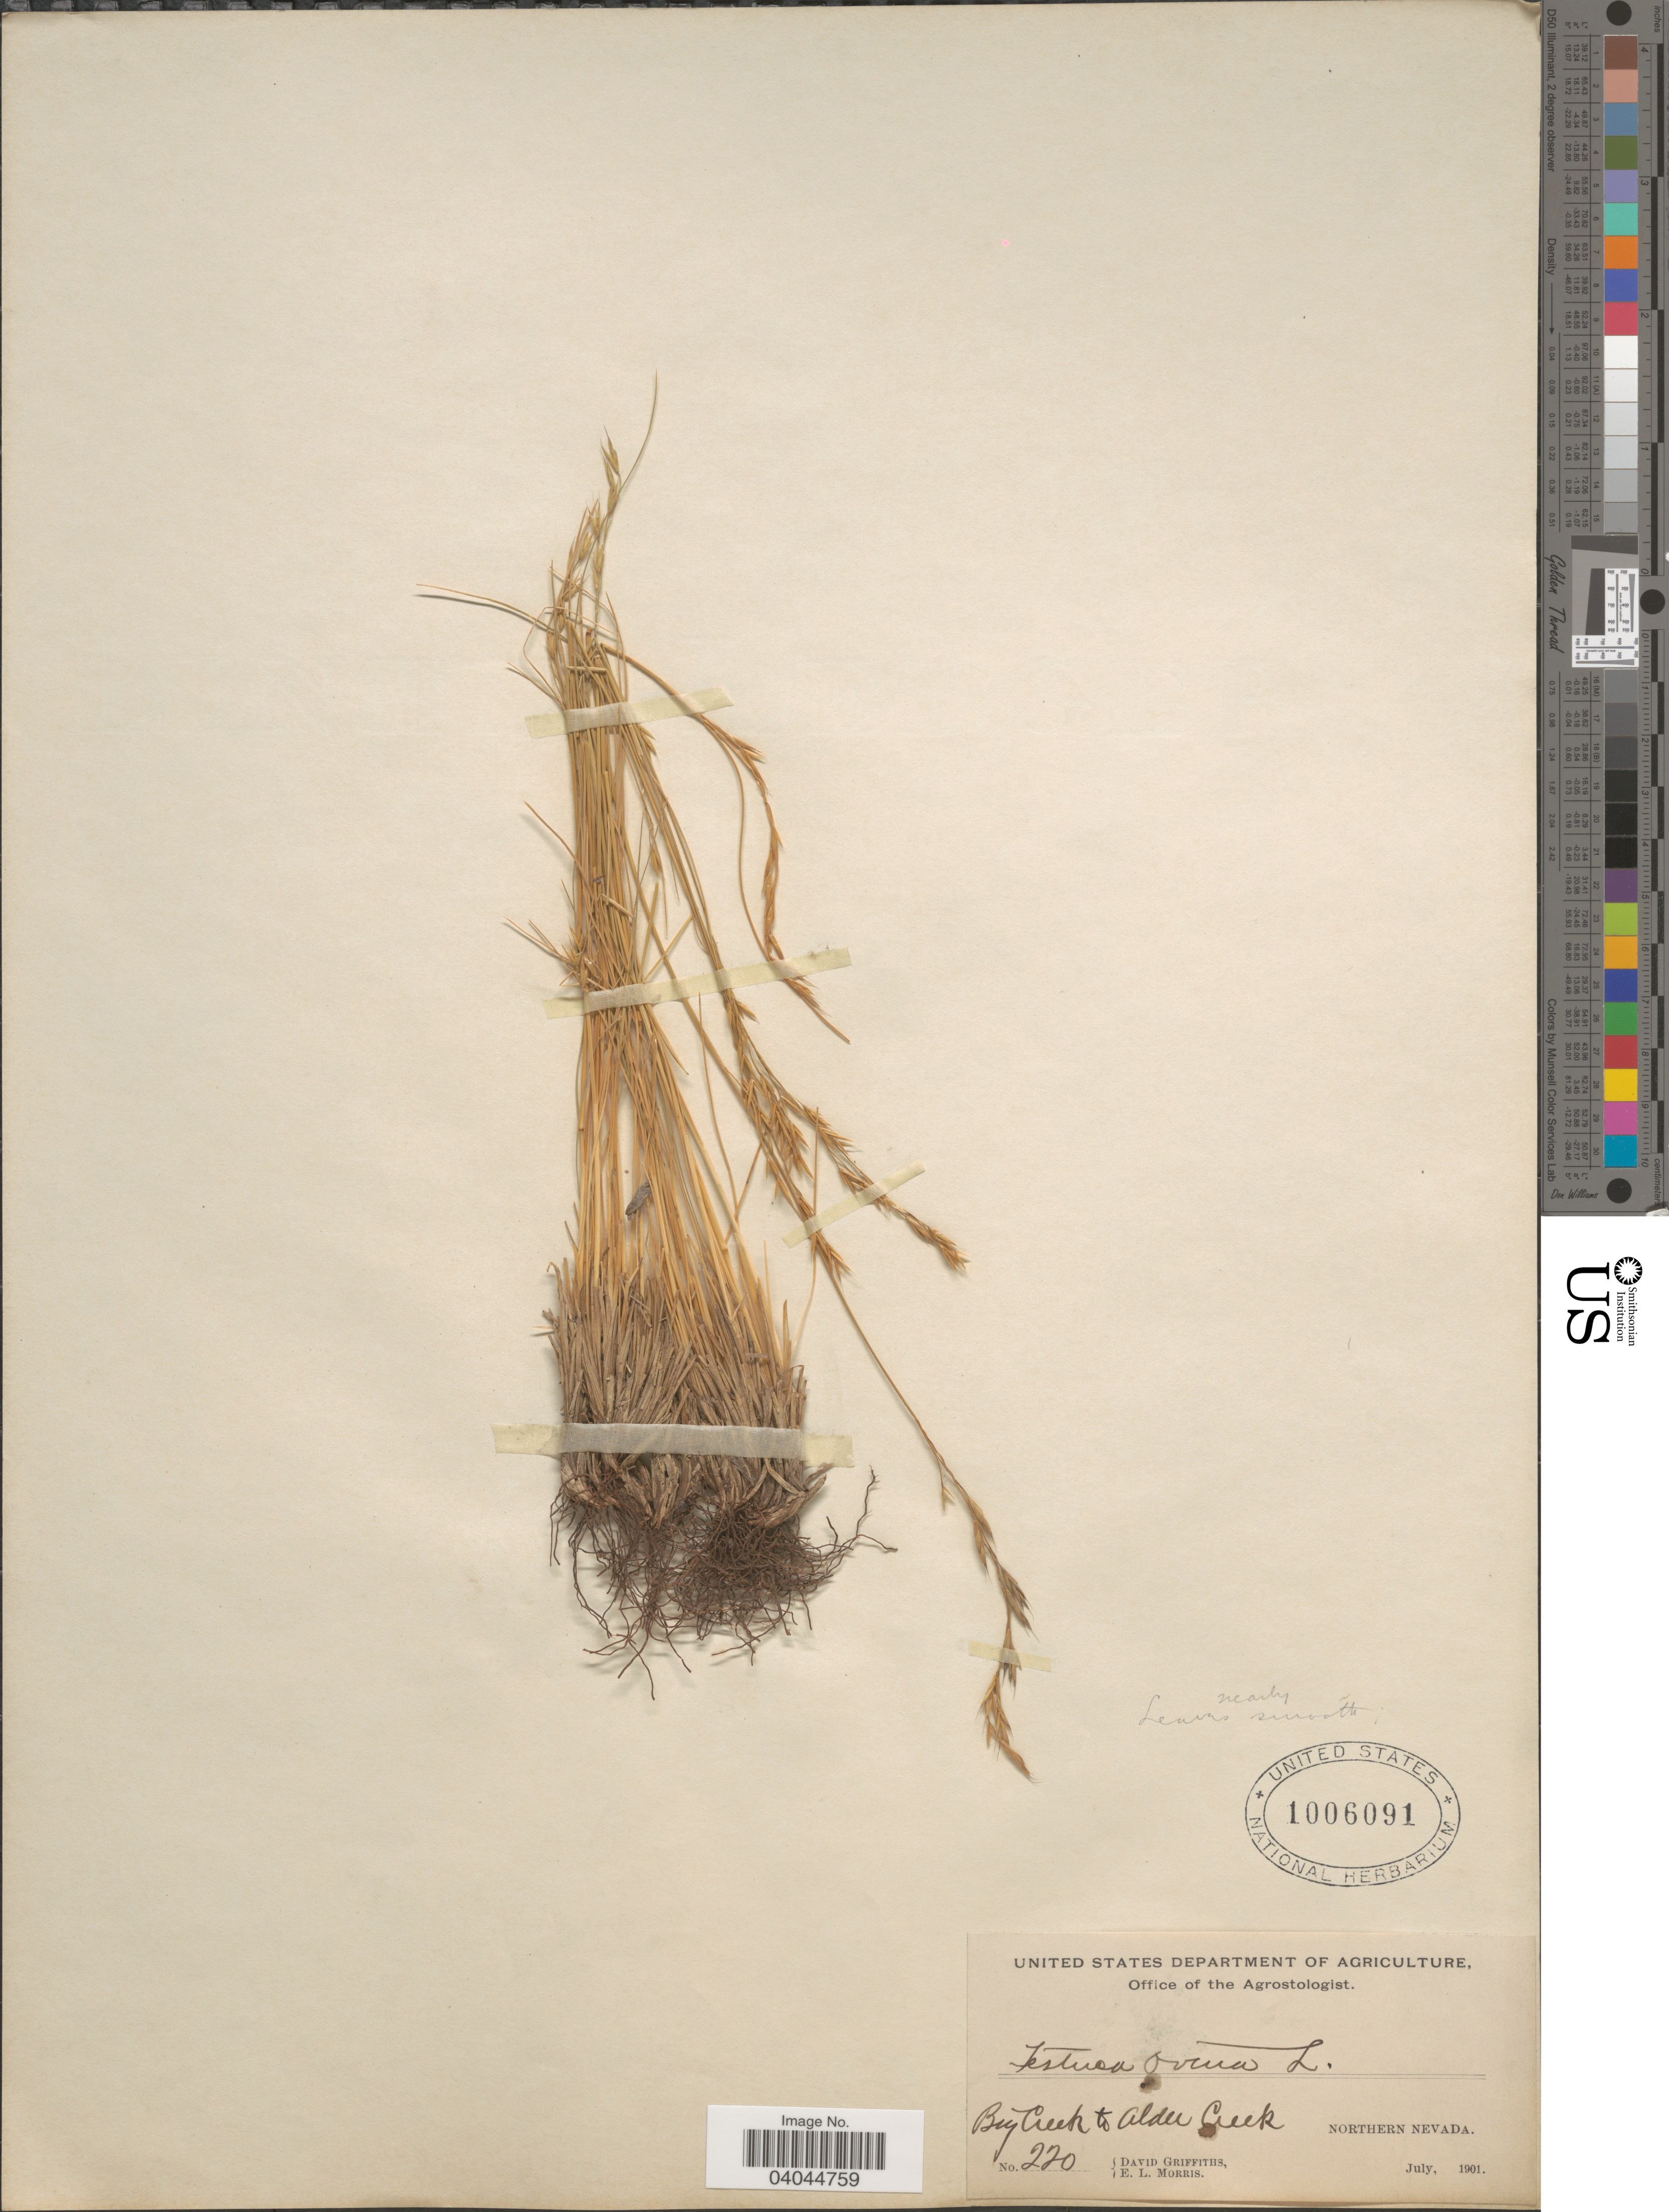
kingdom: Plantae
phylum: Tracheophyta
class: Liliopsida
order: Poales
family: Poaceae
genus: Festuca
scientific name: Festuca ovina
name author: L.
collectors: D. Griffiths & E. Morris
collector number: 220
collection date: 1901-07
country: United States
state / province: Nevada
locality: Big Creek to Alder Creek. Northern Nevada.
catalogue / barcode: US 1006091